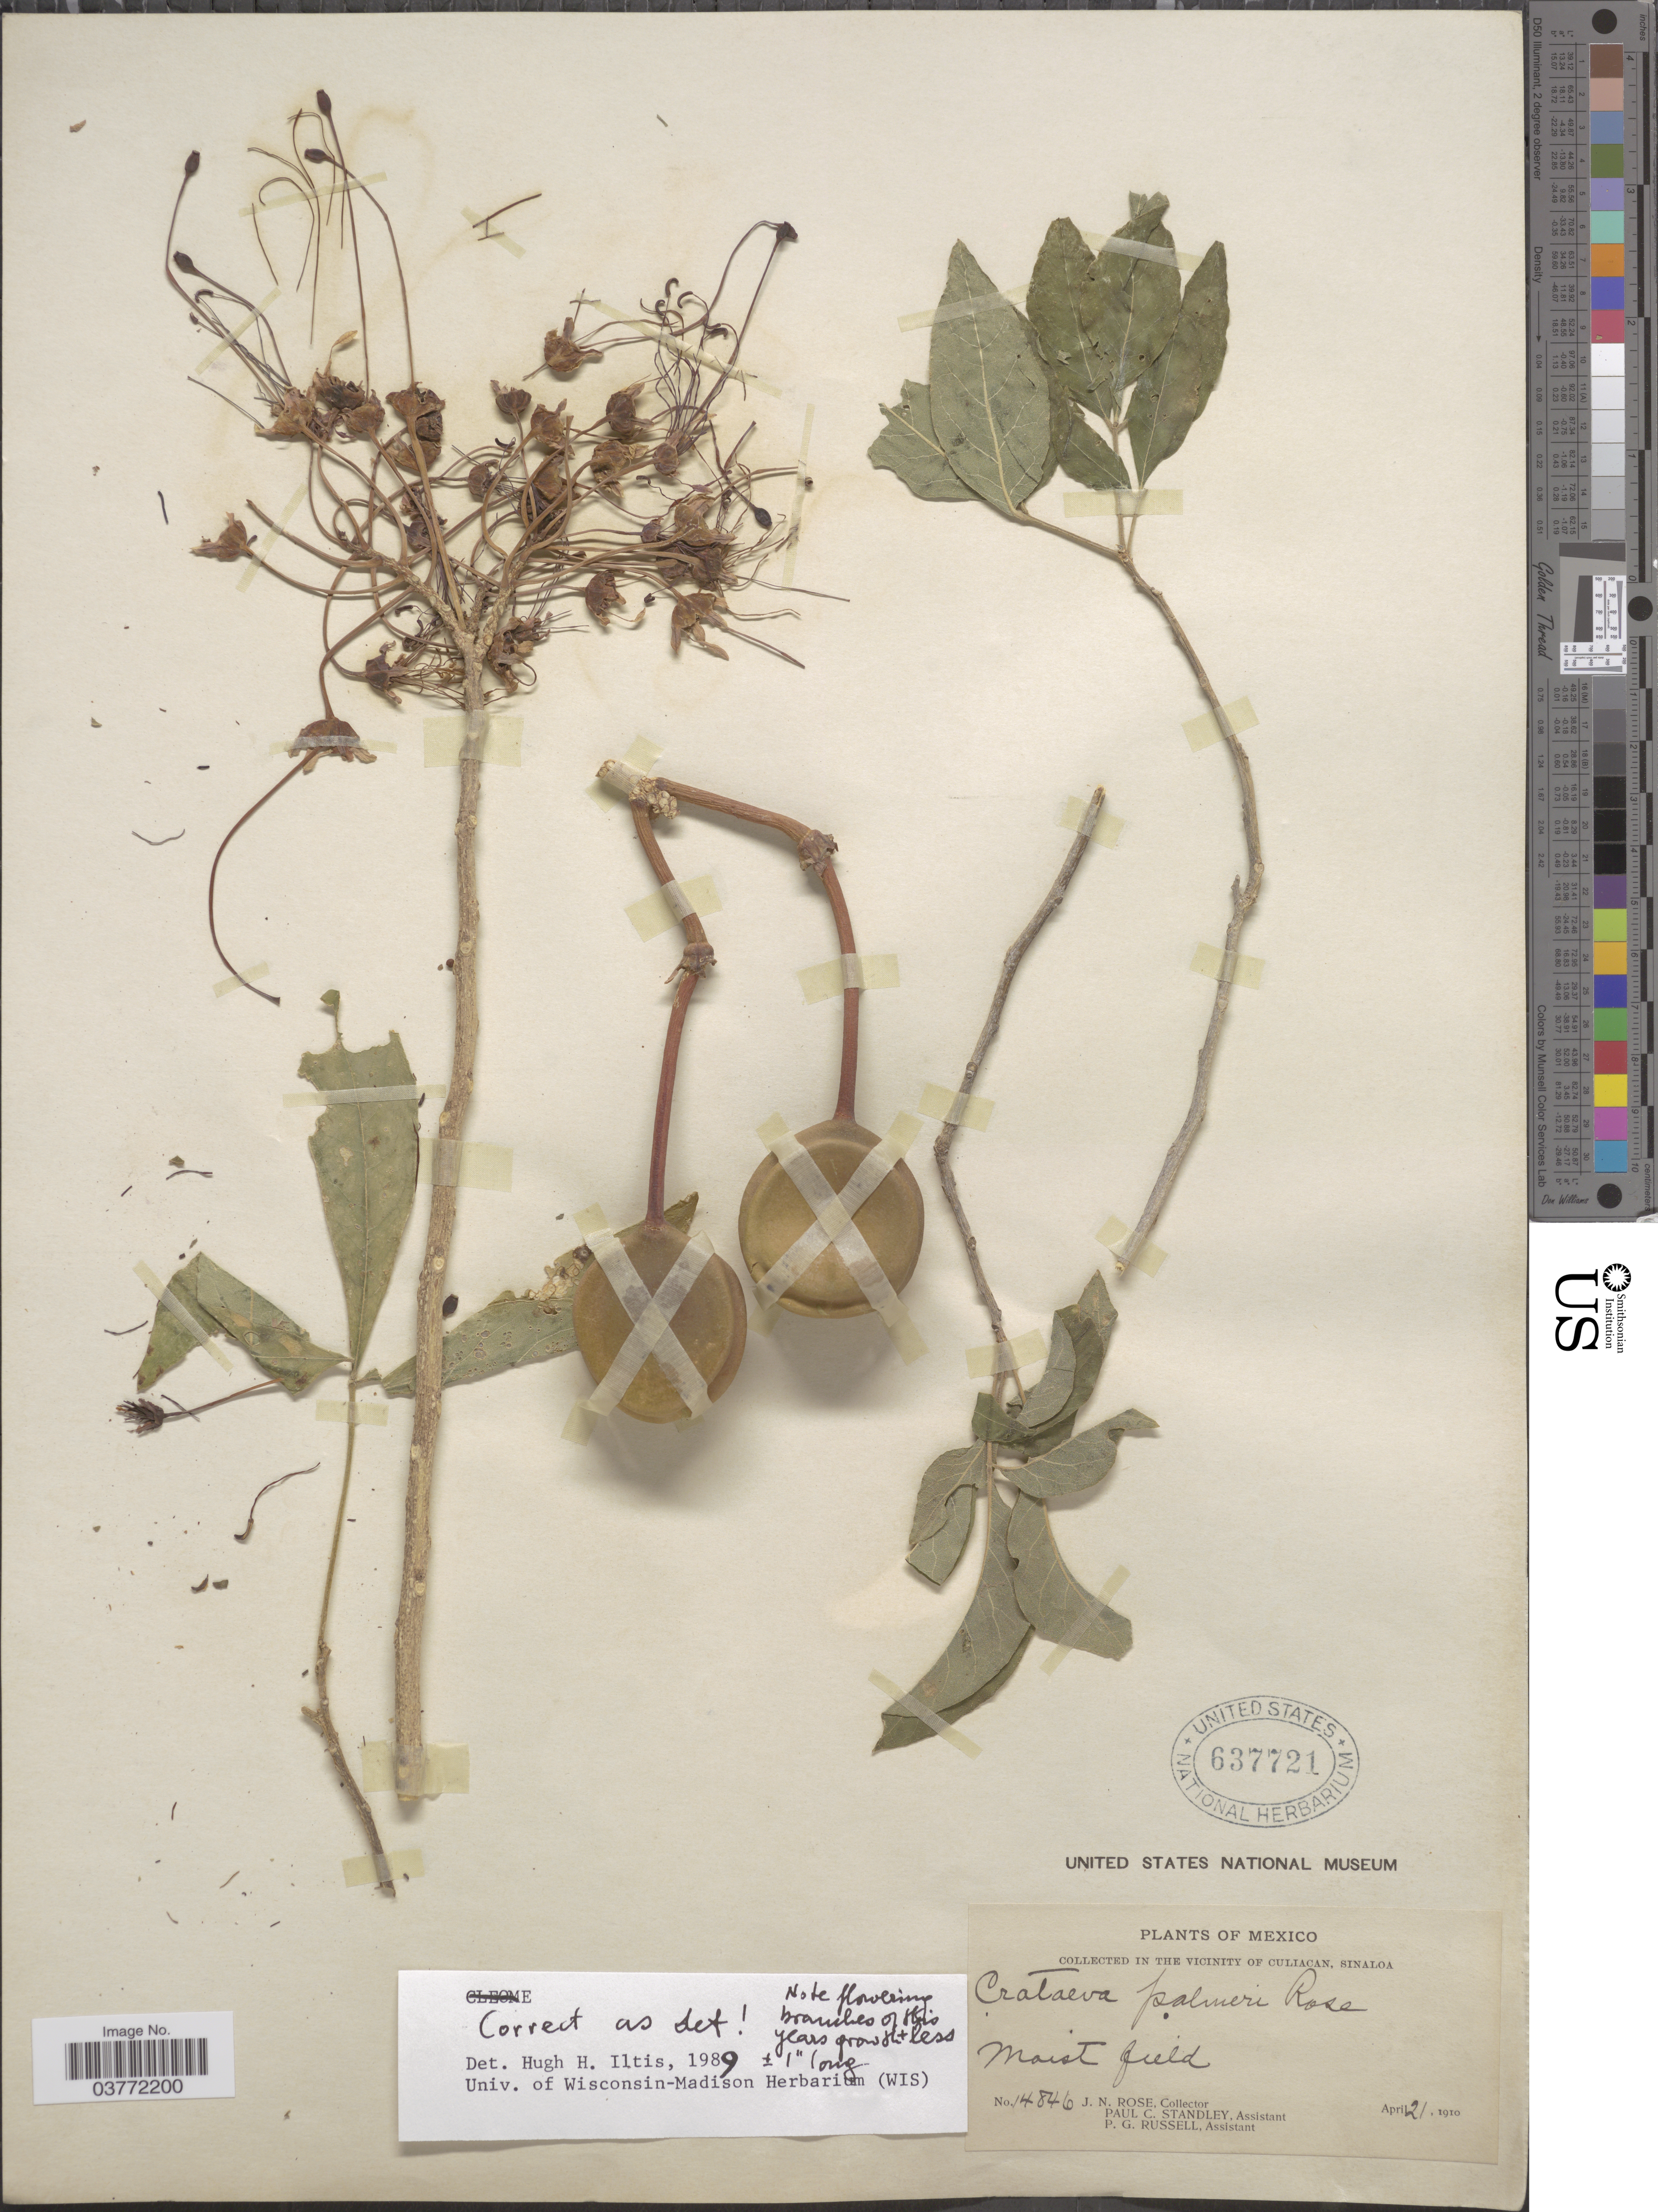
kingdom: Plantae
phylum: Tracheophyta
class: Magnoliopsida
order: Brassicales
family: Capparaceae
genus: Crateva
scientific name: Crateva palmeri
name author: Rose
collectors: J. N. Rose, P. C. Standley & P. G. Russell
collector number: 14846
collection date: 1910-04-21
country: Mexico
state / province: Sinaloa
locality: Vicinity of Culiacan.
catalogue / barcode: US 637721